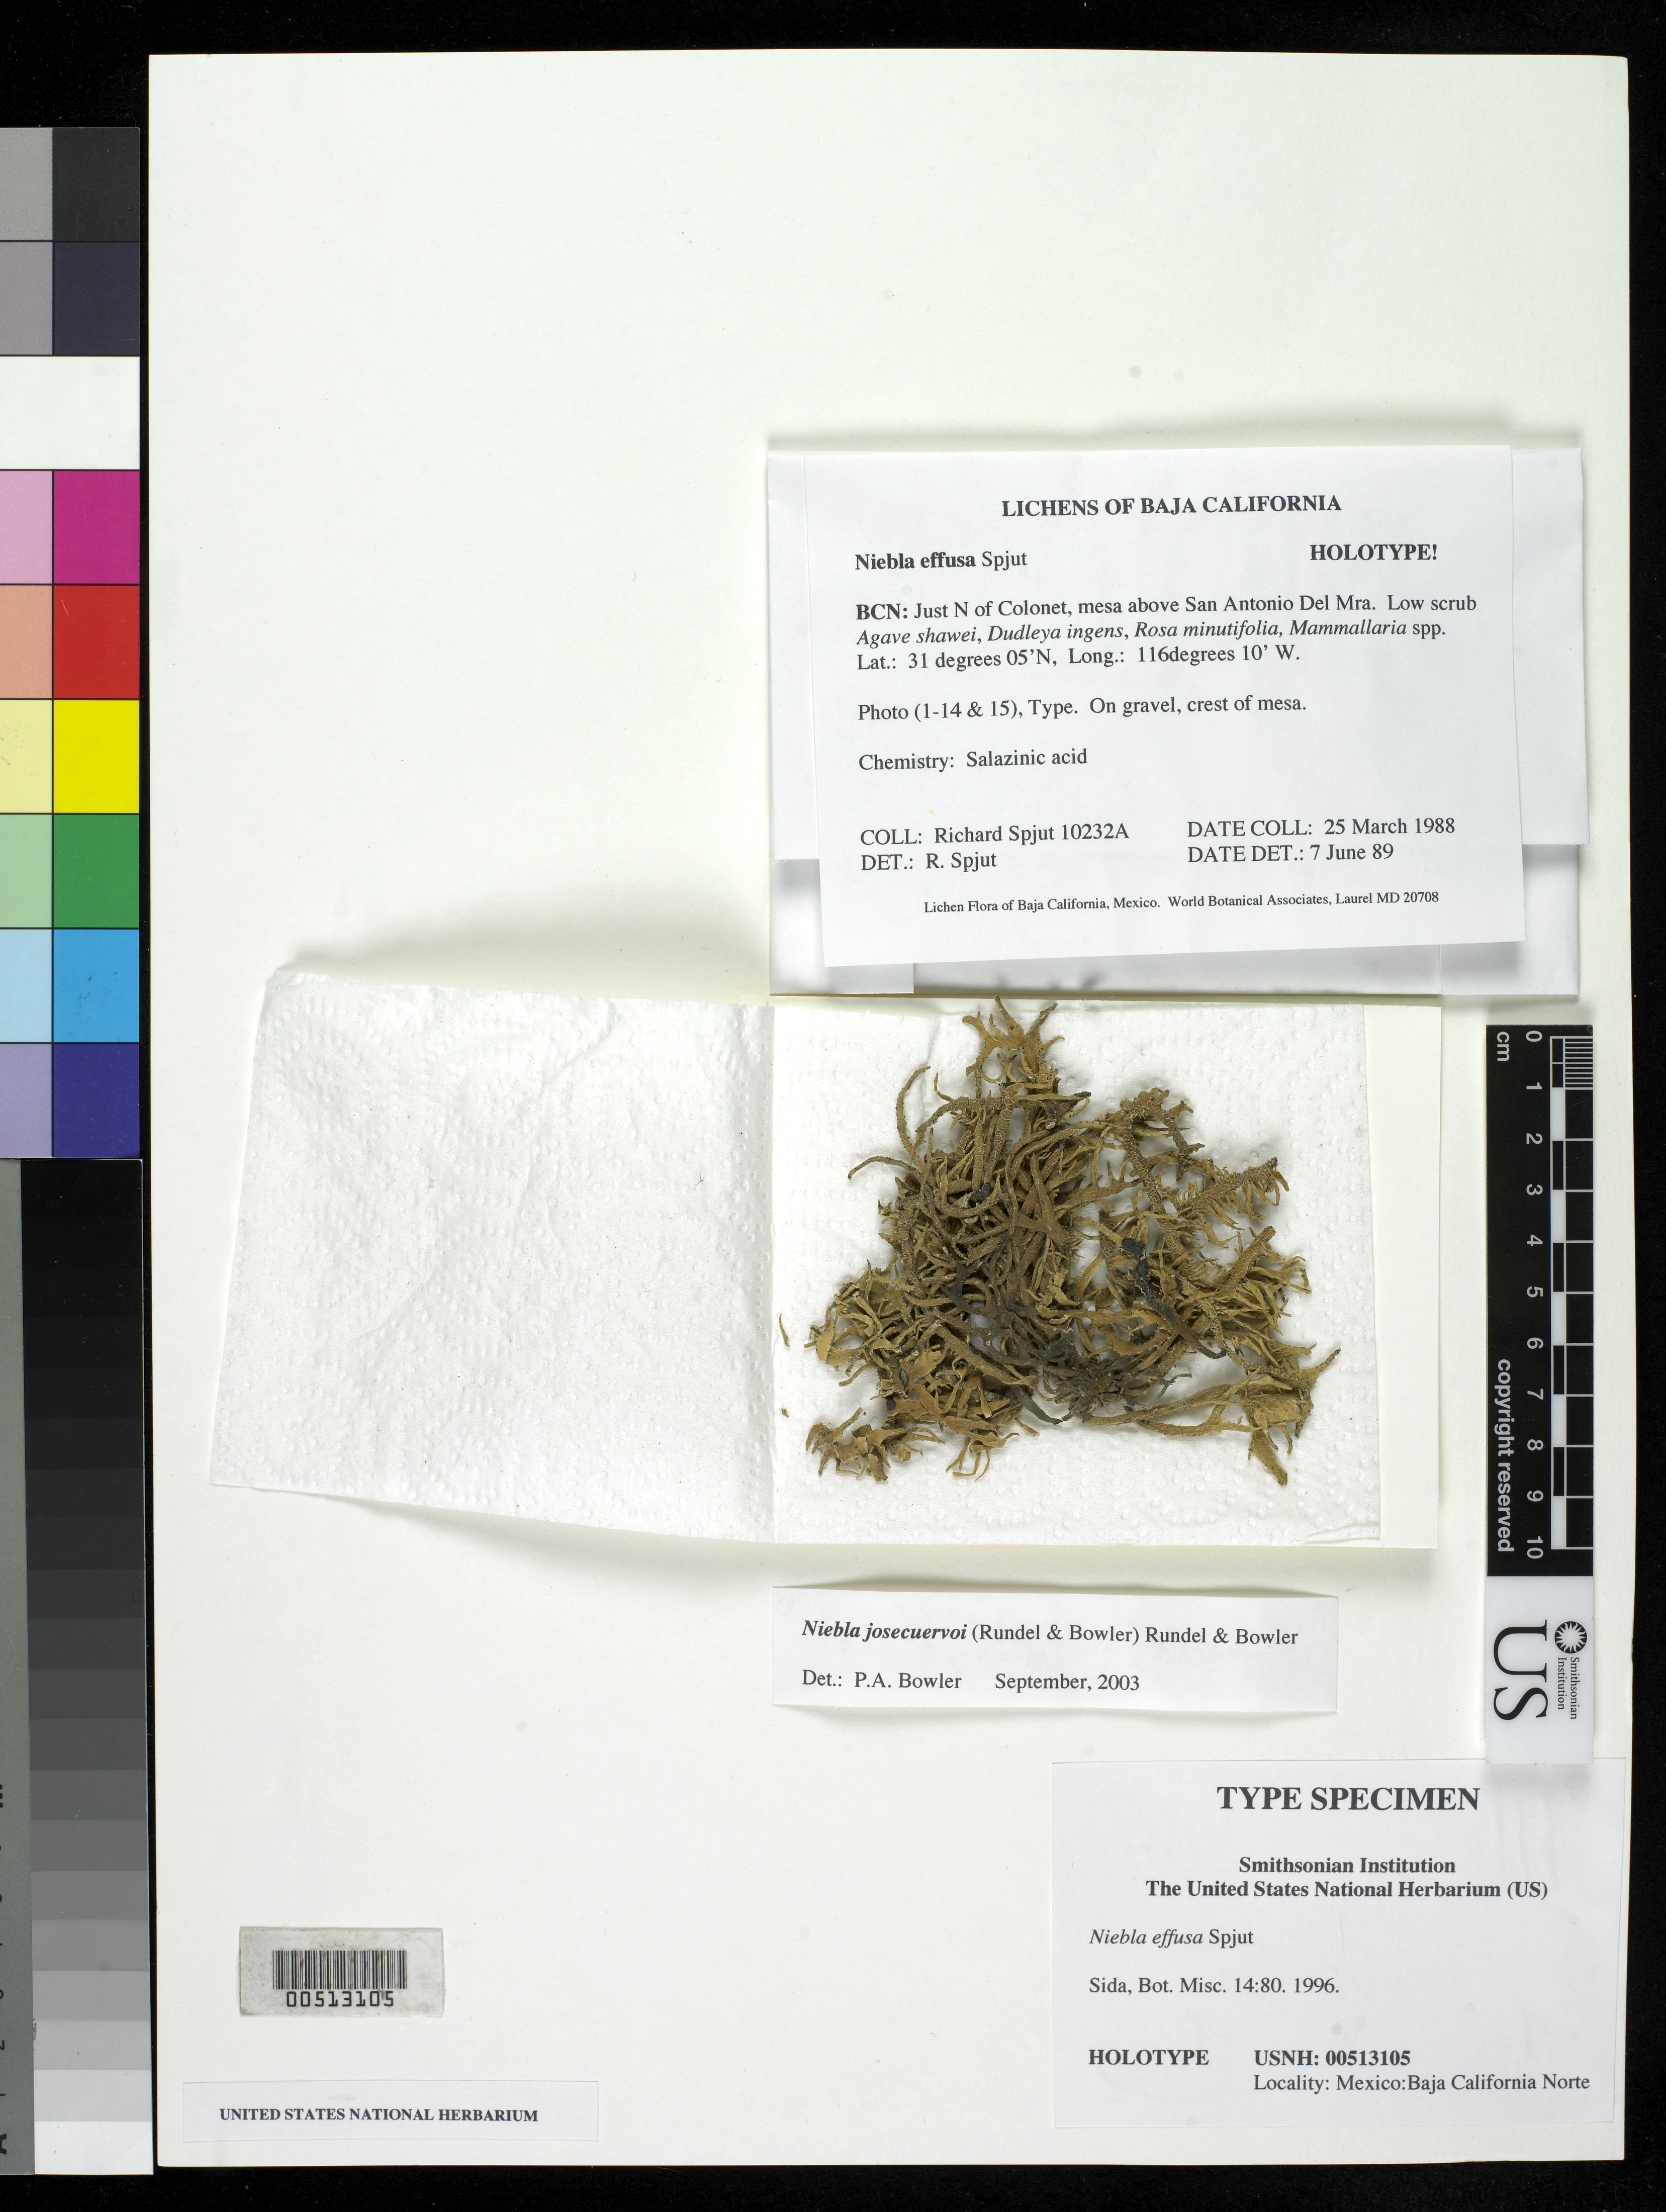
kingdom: Fungi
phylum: Ascomycota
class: Lecanoromycetes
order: Lecanorales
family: Ramalinaceae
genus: Niebla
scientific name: Niebla effusa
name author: Spjut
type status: Holotype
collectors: R. Spjut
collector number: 10232 a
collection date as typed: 25 Mar 1988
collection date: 1988-03-25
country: Mexico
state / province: Baja California Norte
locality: Just N of Colonet, mesa above San Antonio del Mar